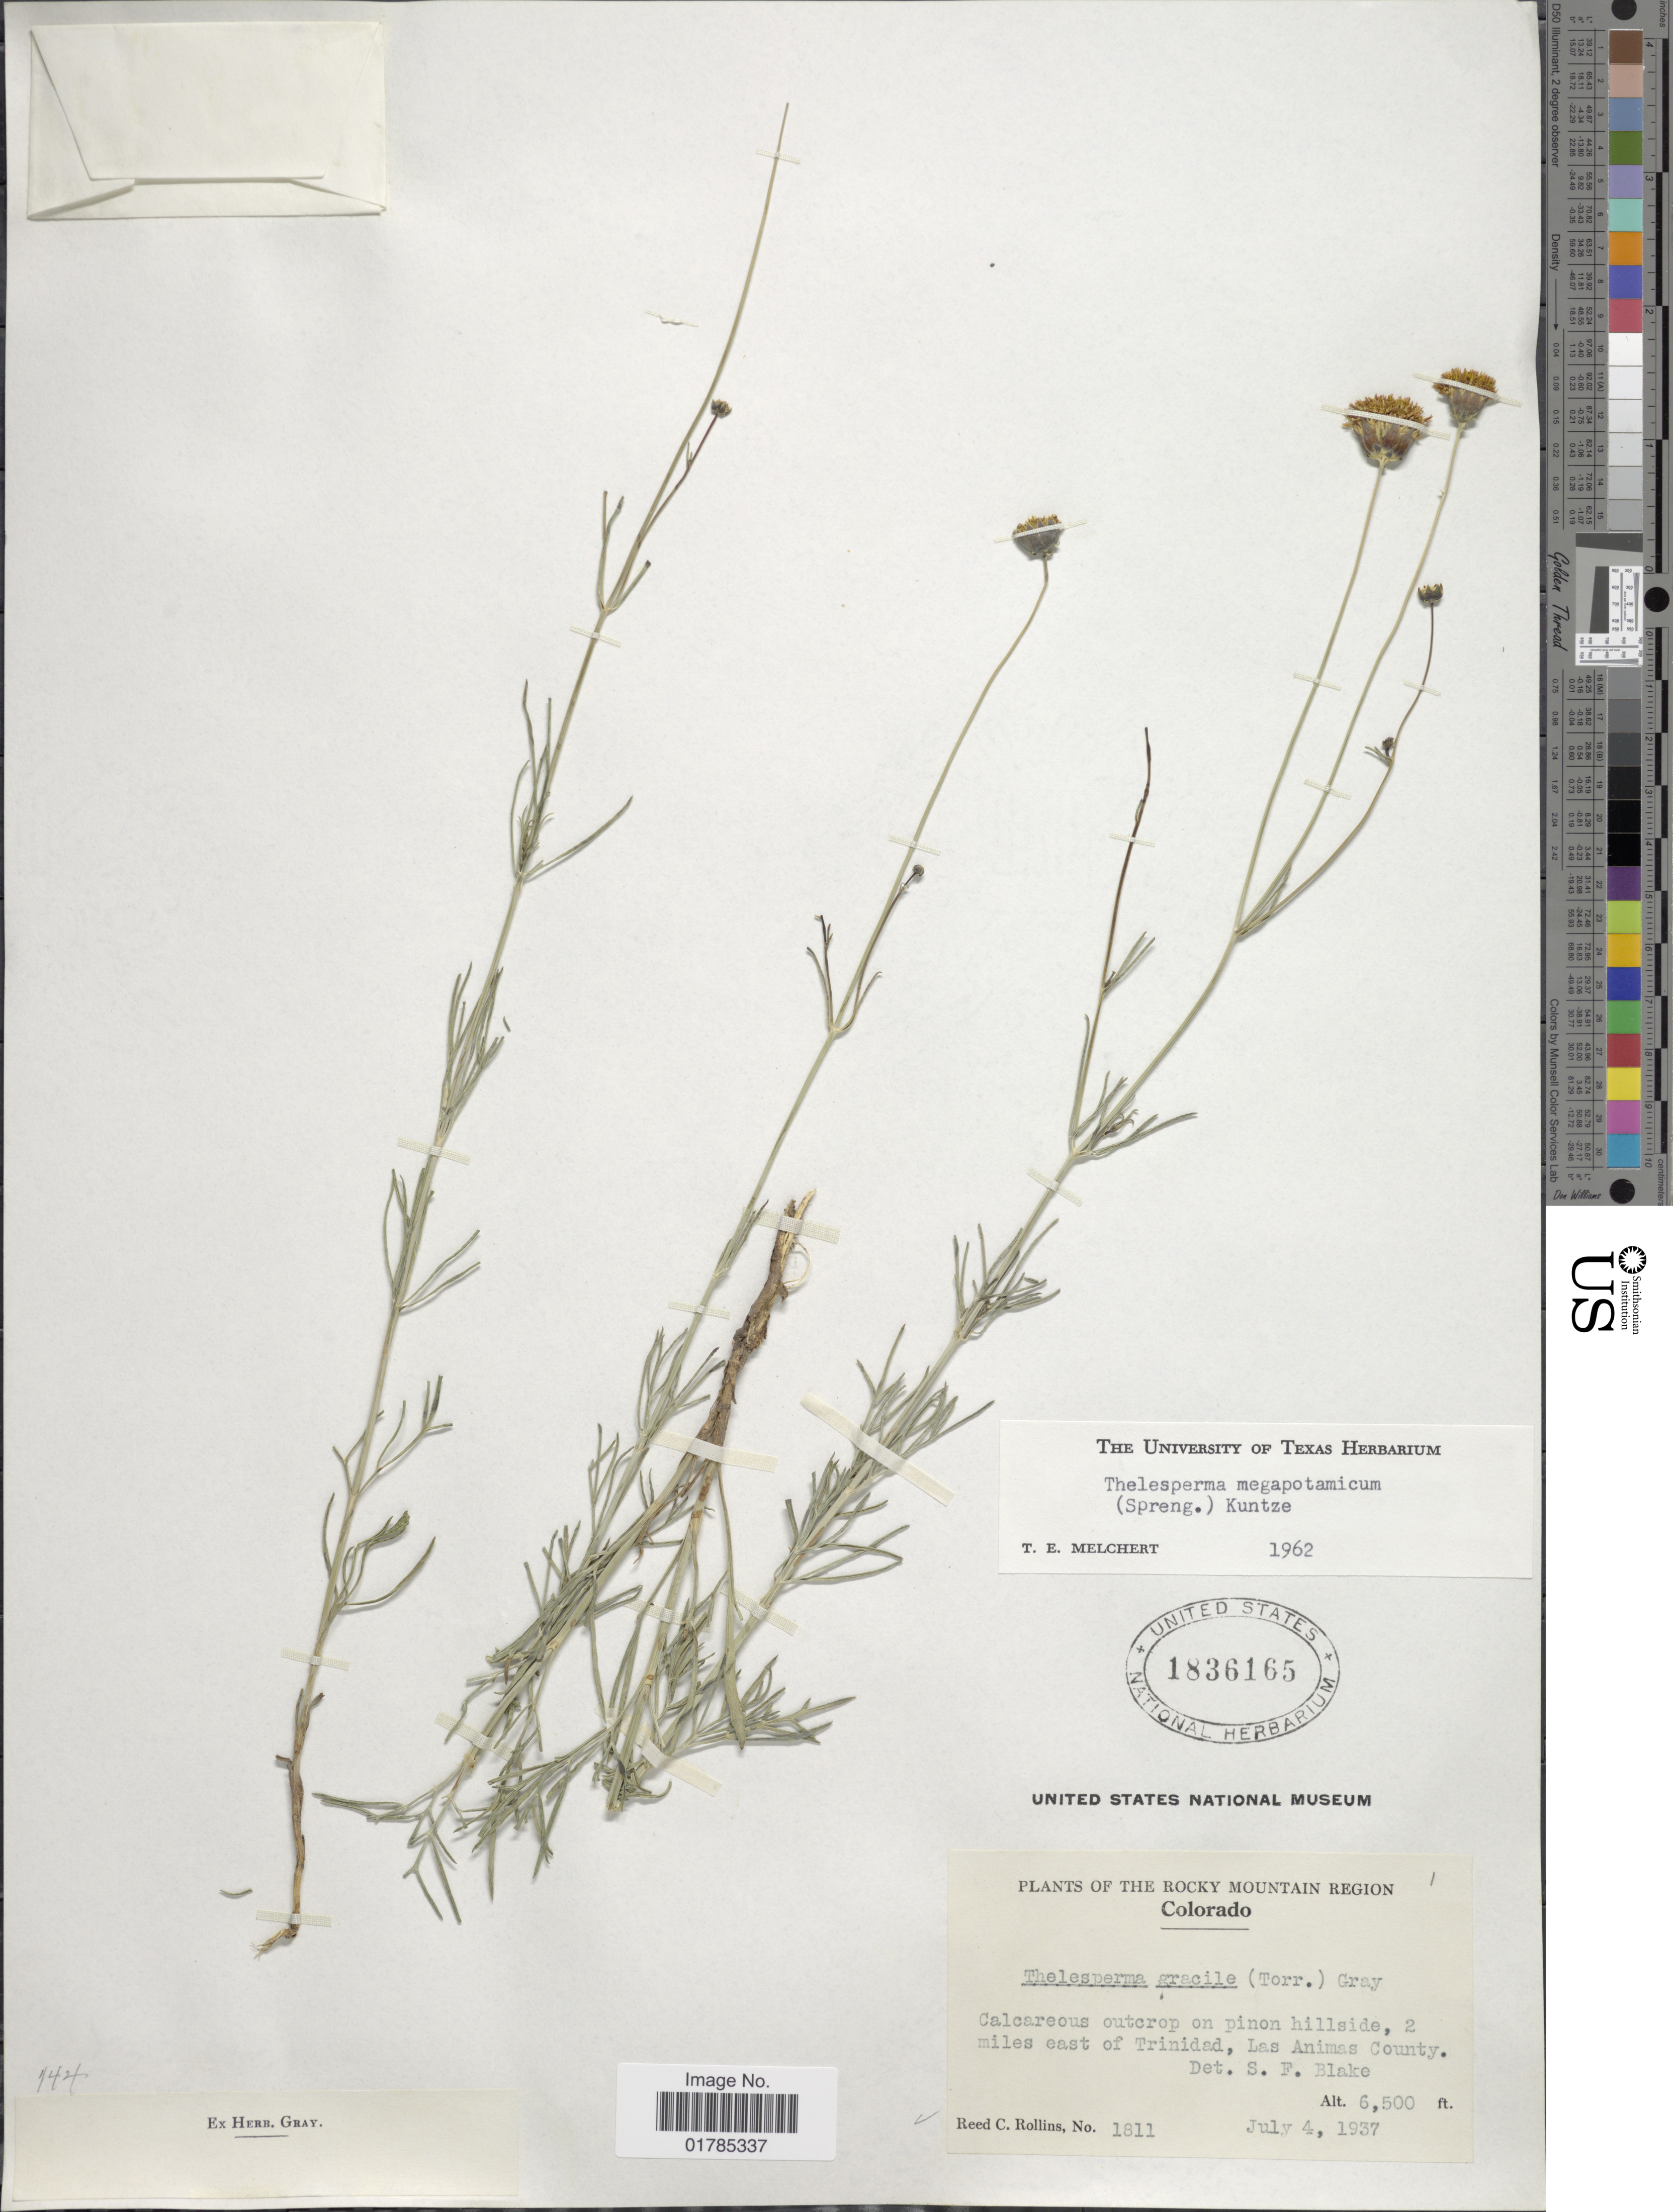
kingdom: Plantae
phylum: Tracheophyta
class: Magnoliopsida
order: Asterales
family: Asteraceae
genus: Thelesperma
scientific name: Thelesperma megapotamicum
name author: (Spreng.) Herter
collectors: R. C. Rollins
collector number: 1811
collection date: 1937-07-04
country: United States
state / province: Colorado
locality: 2 miles east of Trinidad, Las Animas County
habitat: calcerous outcrop on pinon hillside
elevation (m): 1981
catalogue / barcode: US 1836165